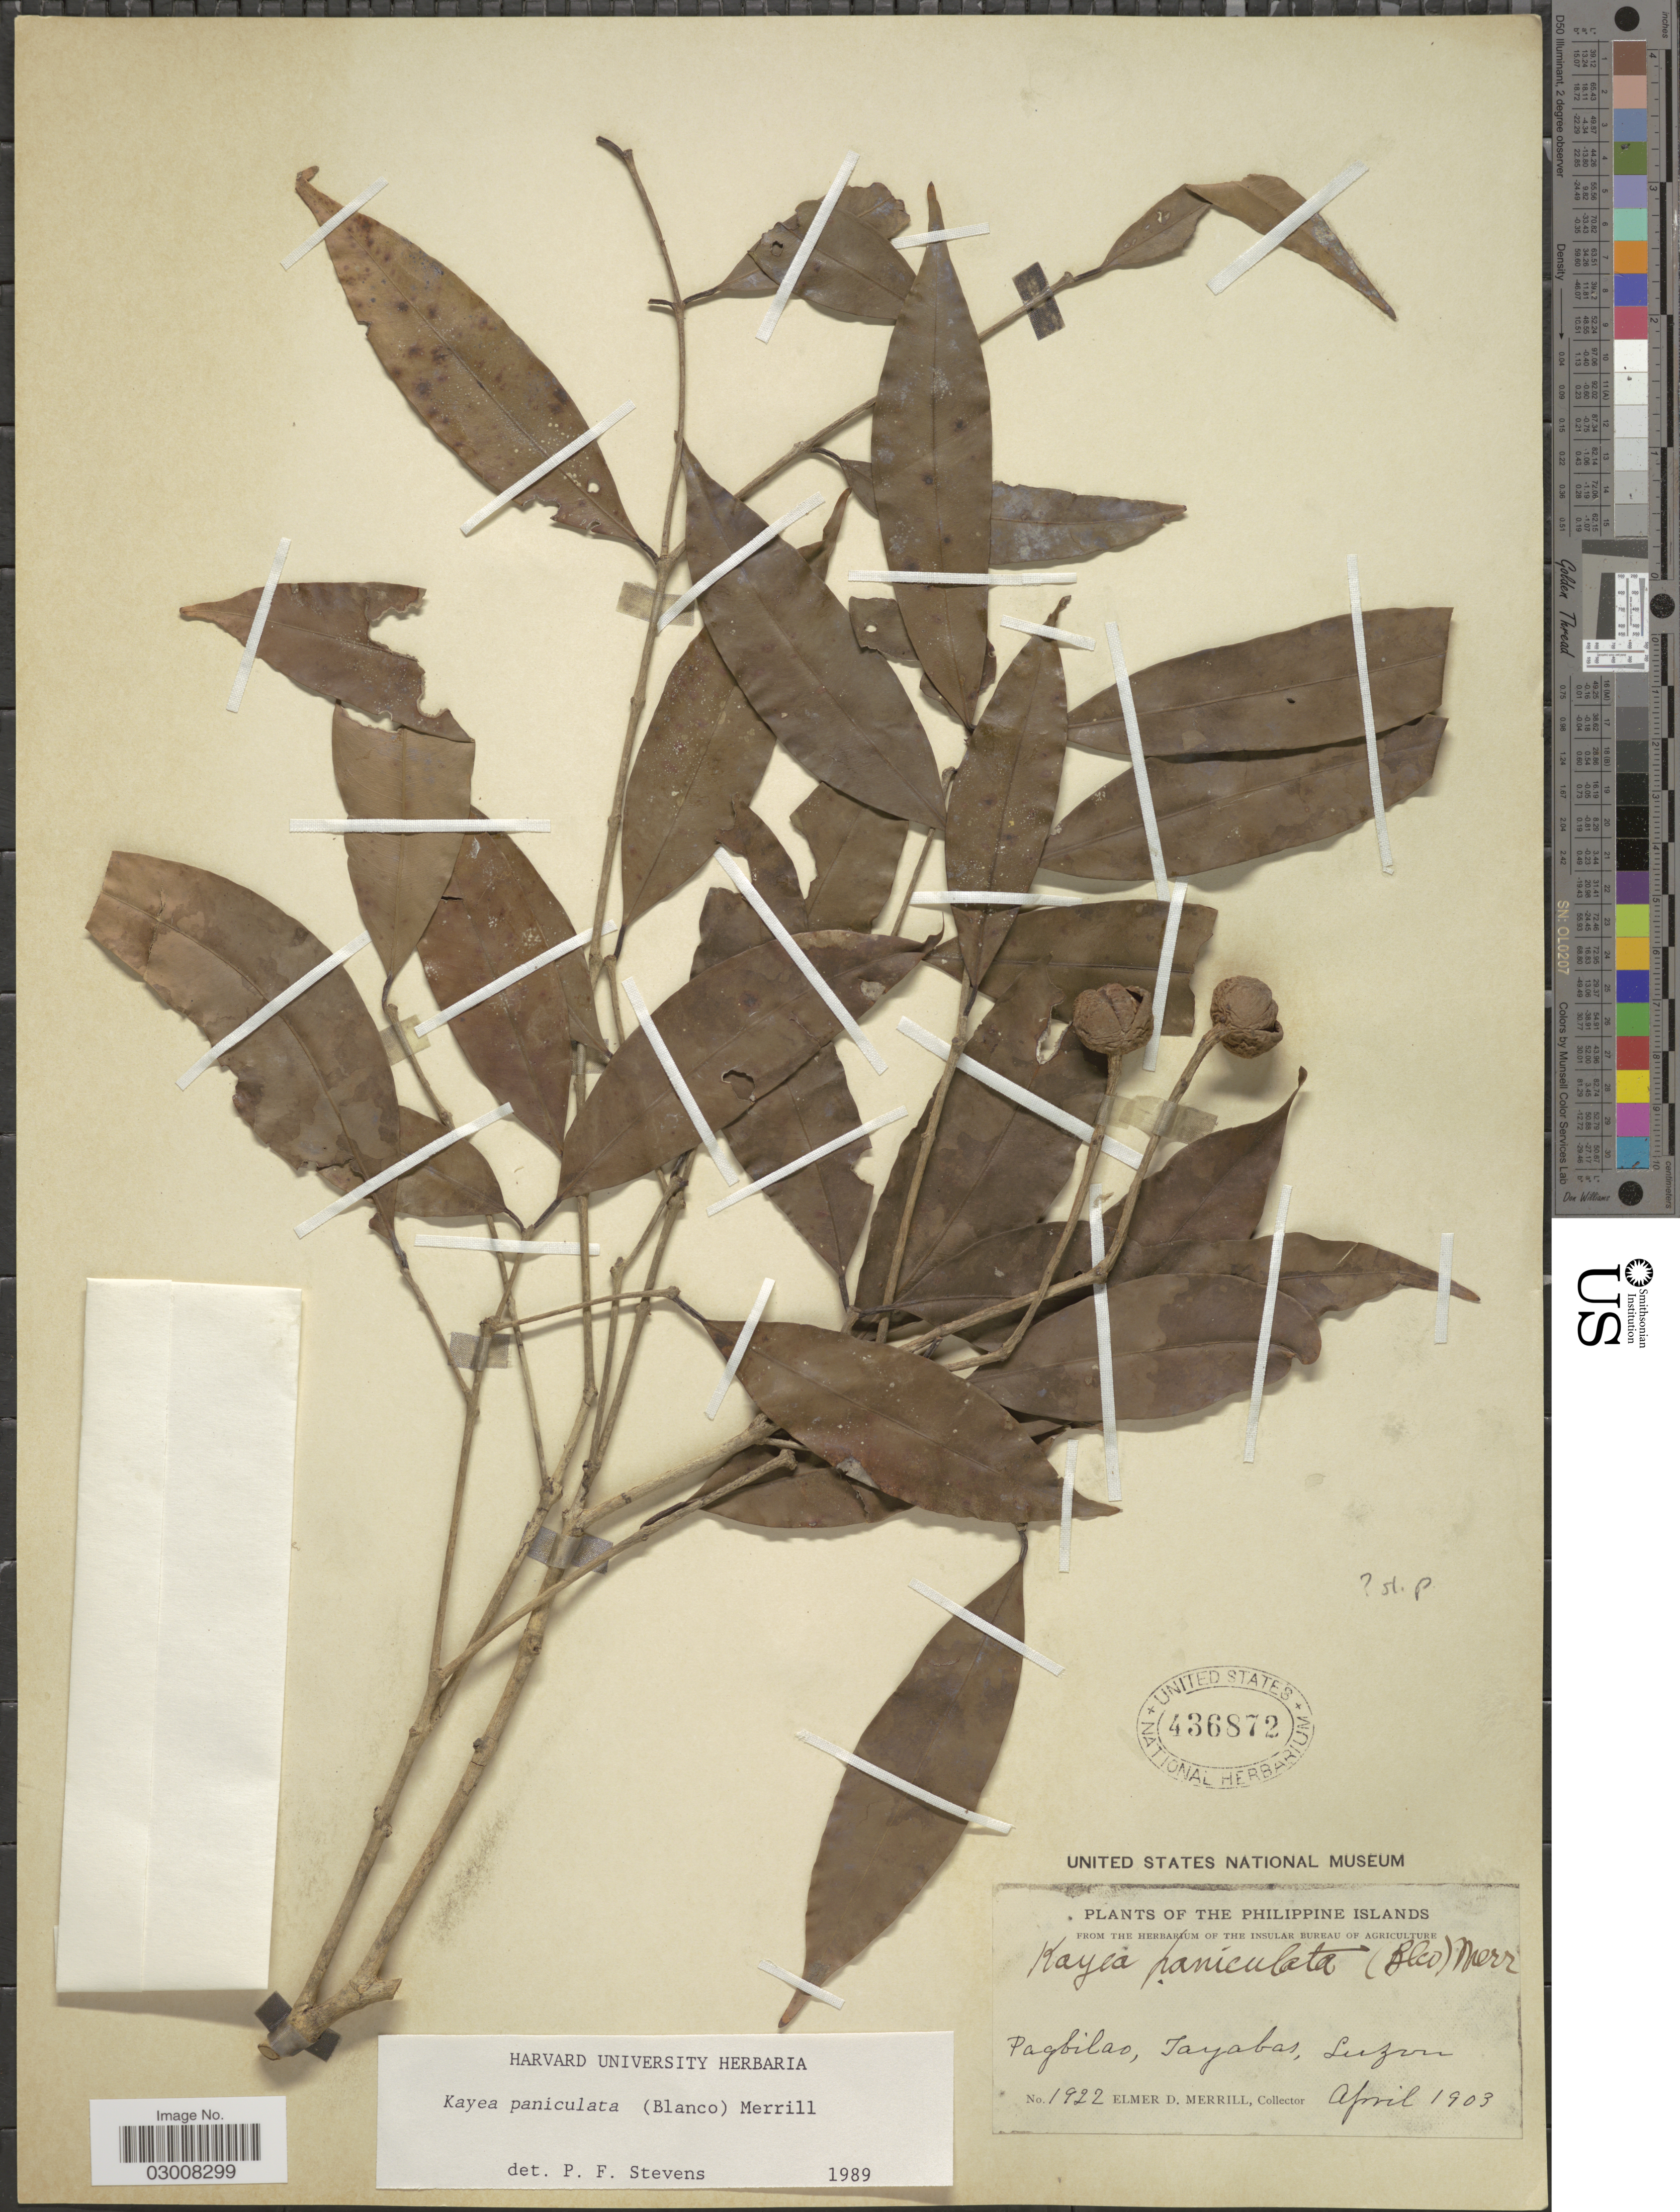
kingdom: Plantae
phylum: Tracheophyta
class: Magnoliopsida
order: Malpighiales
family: Calophyllaceae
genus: Kayea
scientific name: Kayea paniculata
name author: (Blanco) Merr.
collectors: E. D. Merrill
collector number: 1922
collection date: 1903-04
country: Philippines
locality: Pagbilao, Tayabas, Luzon.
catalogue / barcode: US 436872